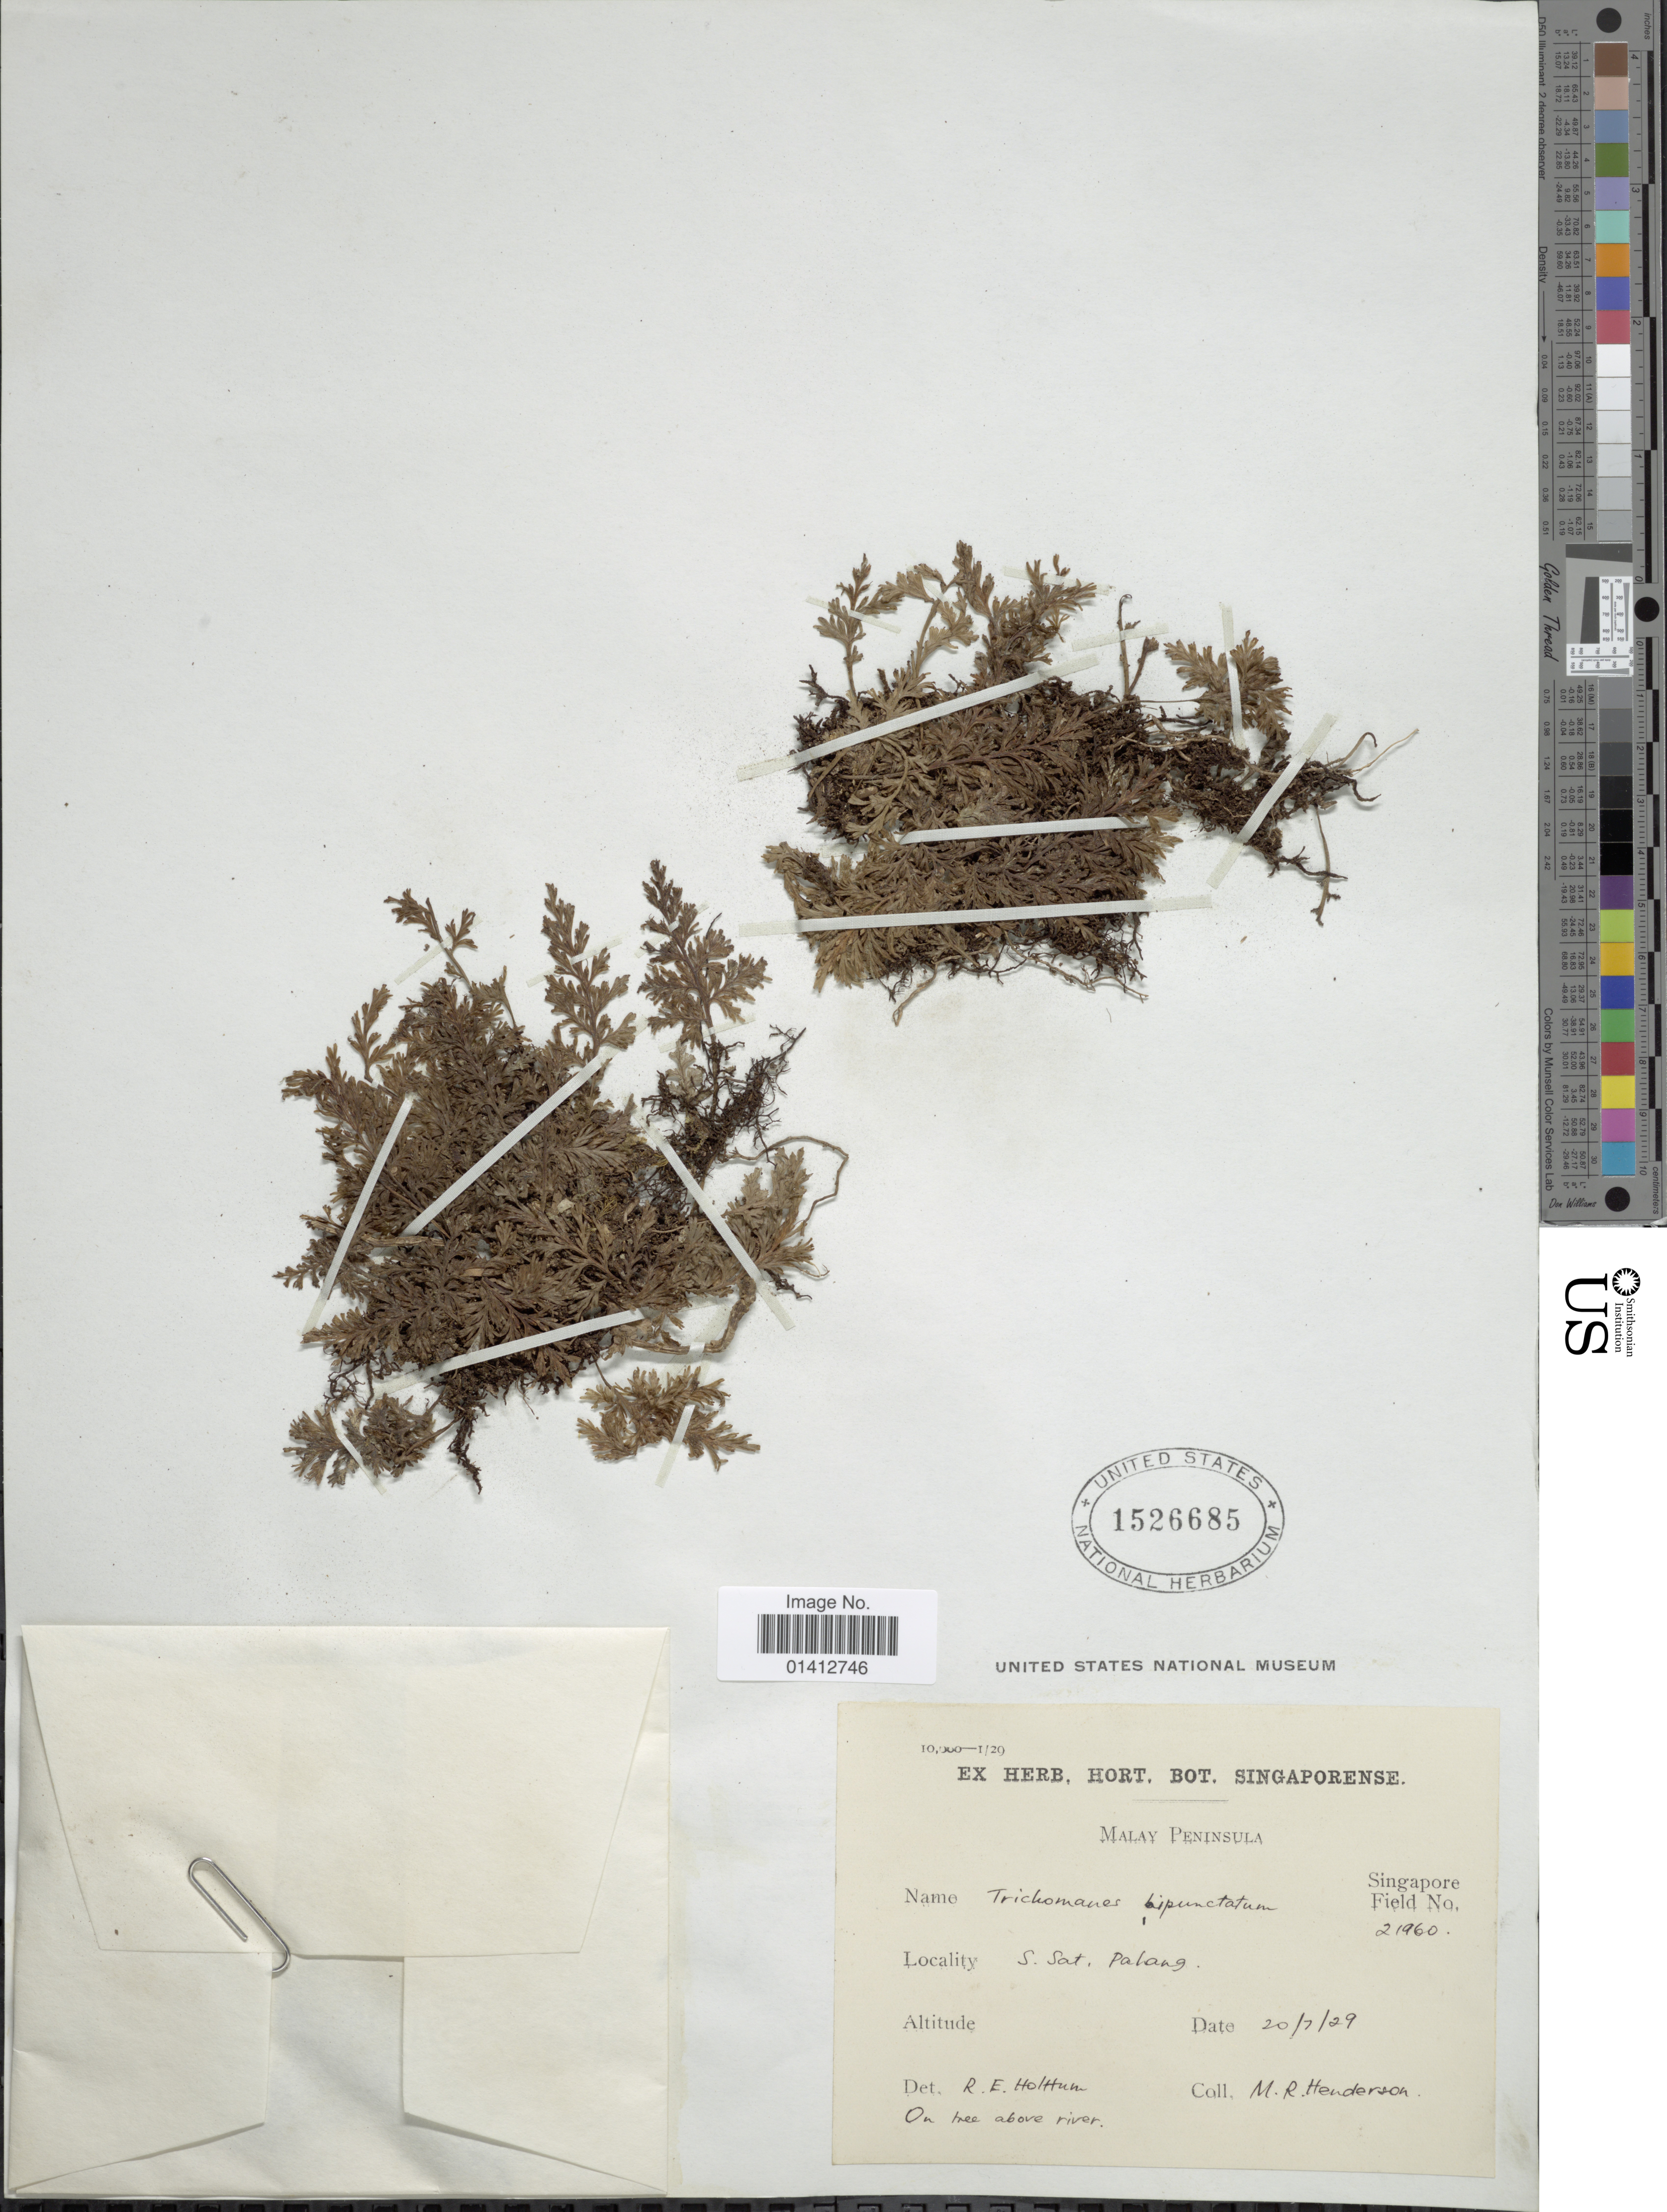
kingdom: Plantae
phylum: Tracheophyta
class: Polypodiopsida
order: Hymenophyllales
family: Hymenophyllaceae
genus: Crepidomanes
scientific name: Crepidomanes bipunctatum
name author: (Poir.) Copel.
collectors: M. Henderson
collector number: Singapore Field 21960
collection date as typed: Transcribed d/m/y: 20/7/29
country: Malaysia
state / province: Pahang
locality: Malay Peninsula, S Sat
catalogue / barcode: US 1526685